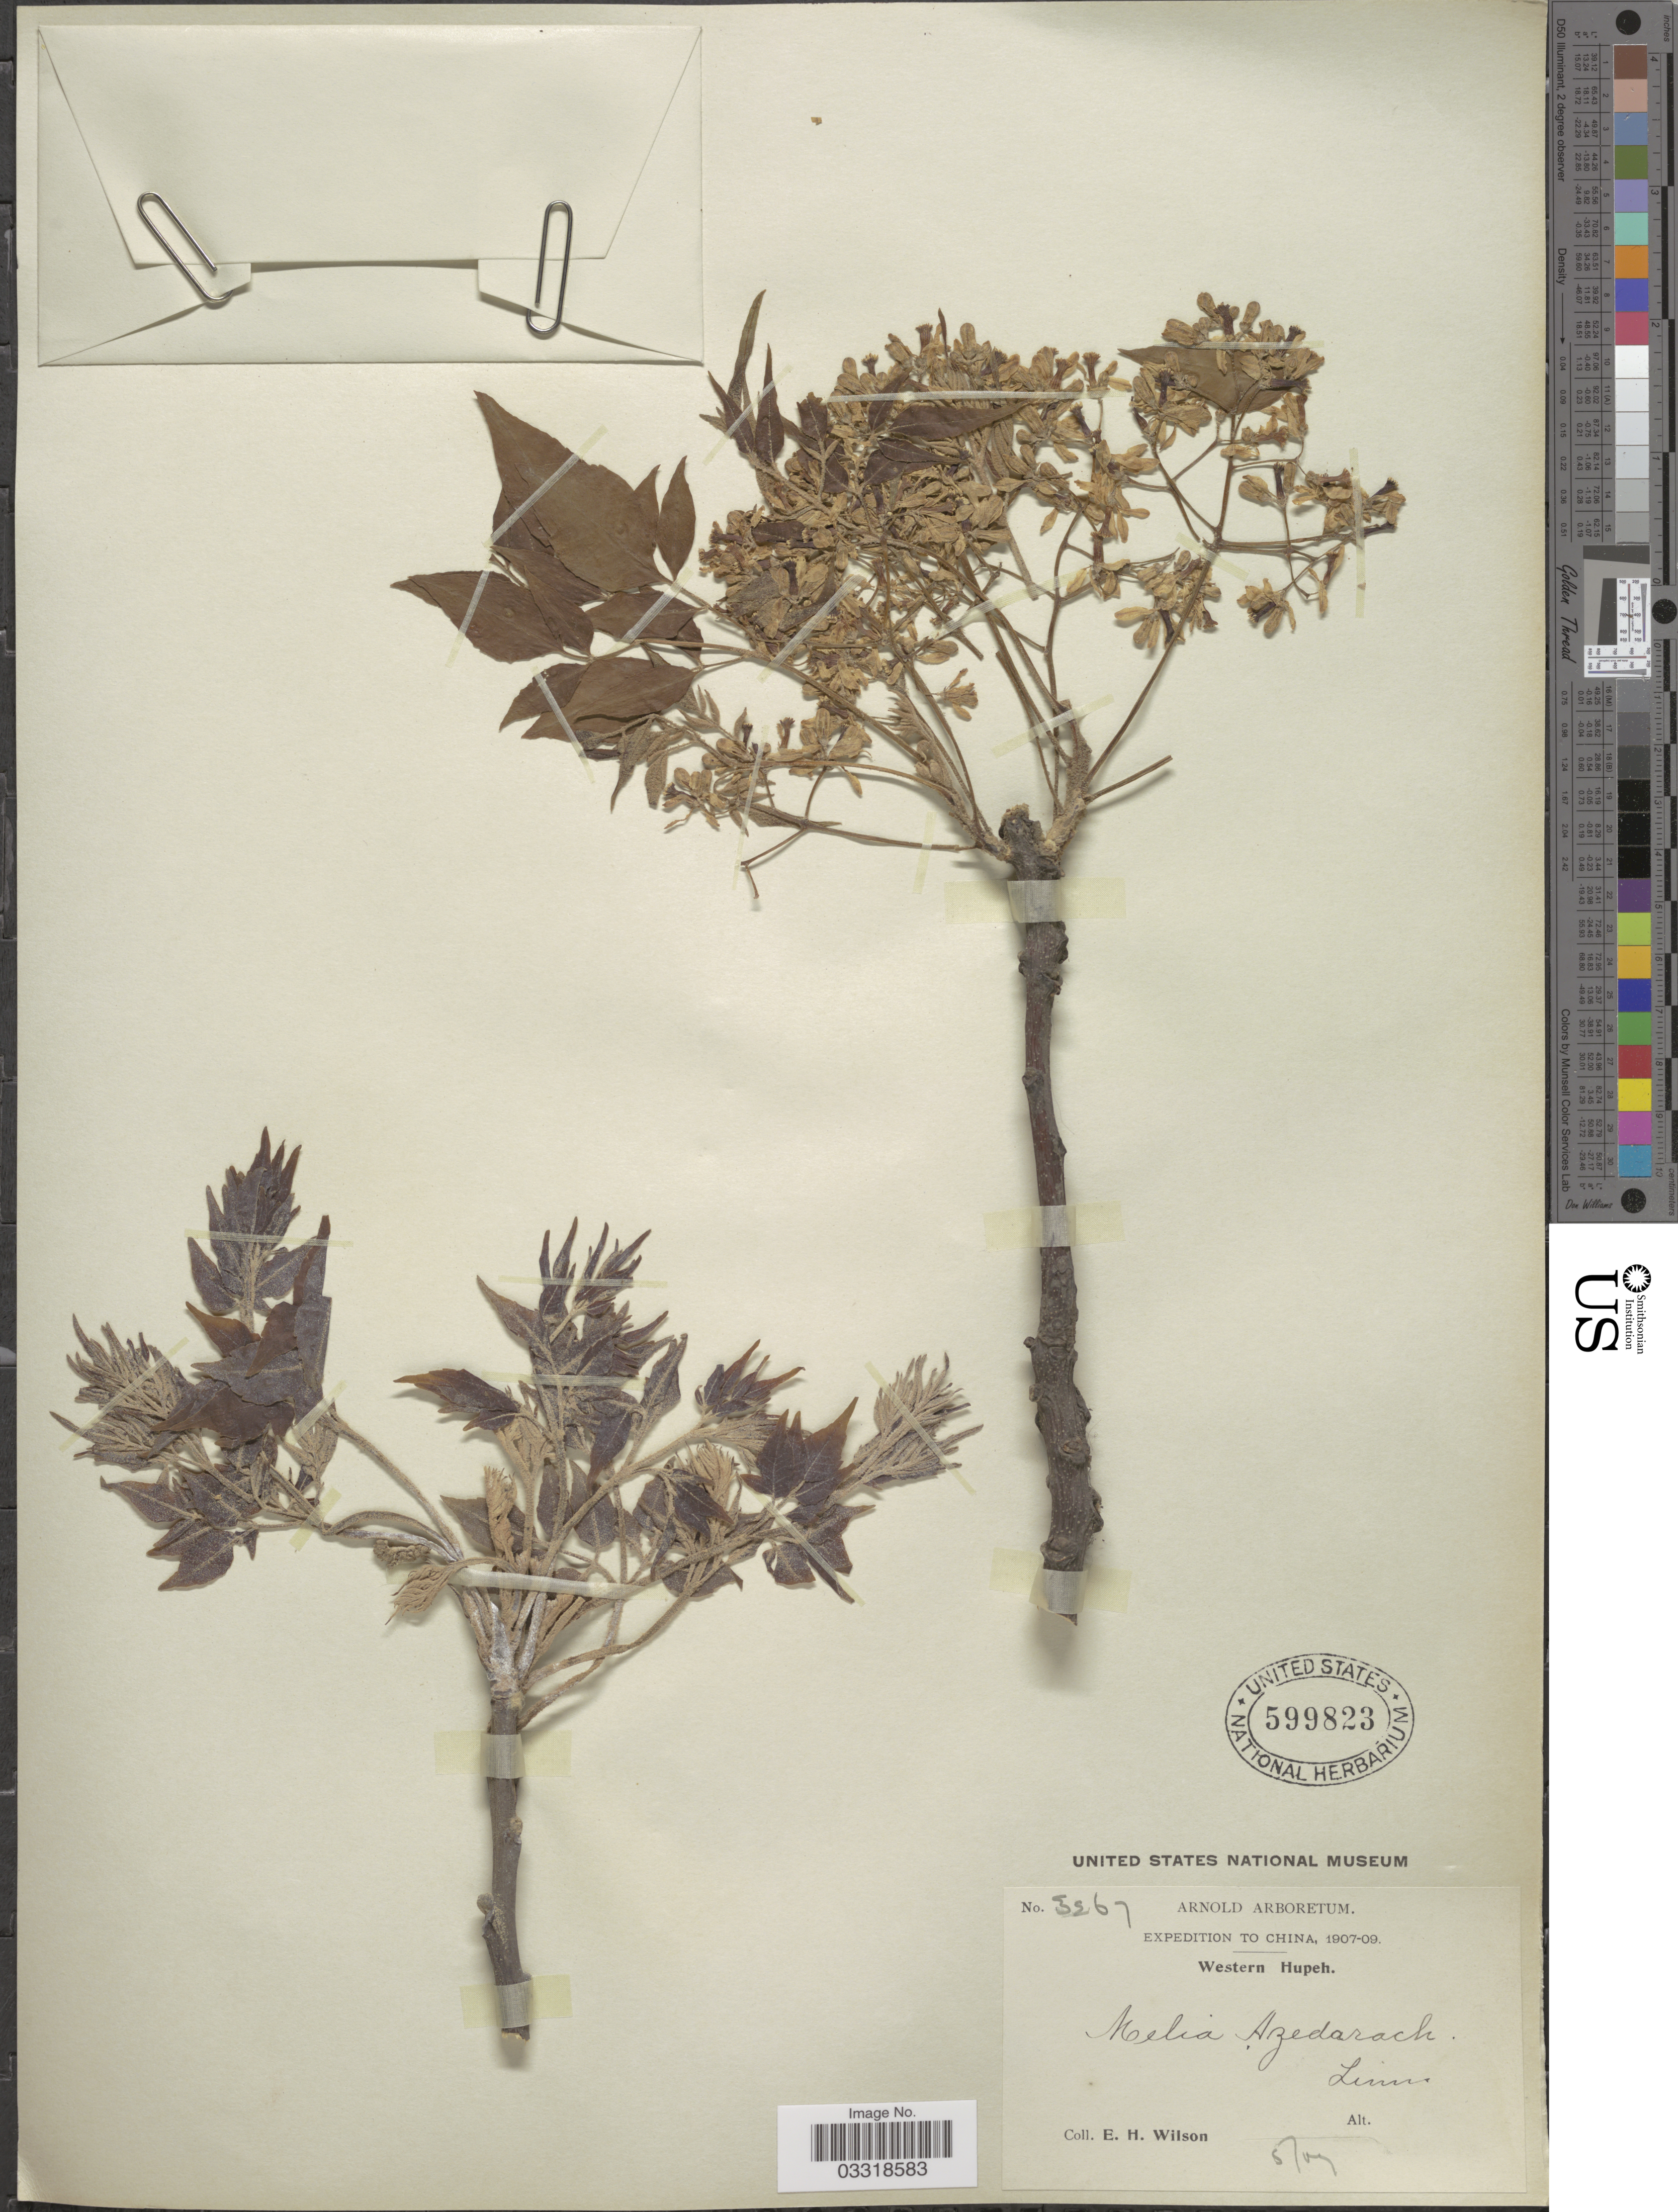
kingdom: Plantae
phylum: Tracheophyta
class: Magnoliopsida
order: Sapindales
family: Meliaceae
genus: Melia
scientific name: Melia azedarach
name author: L.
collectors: E. Wilson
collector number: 3267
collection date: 1907-05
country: China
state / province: Hubei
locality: Western Hupeh.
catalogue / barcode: US 599823